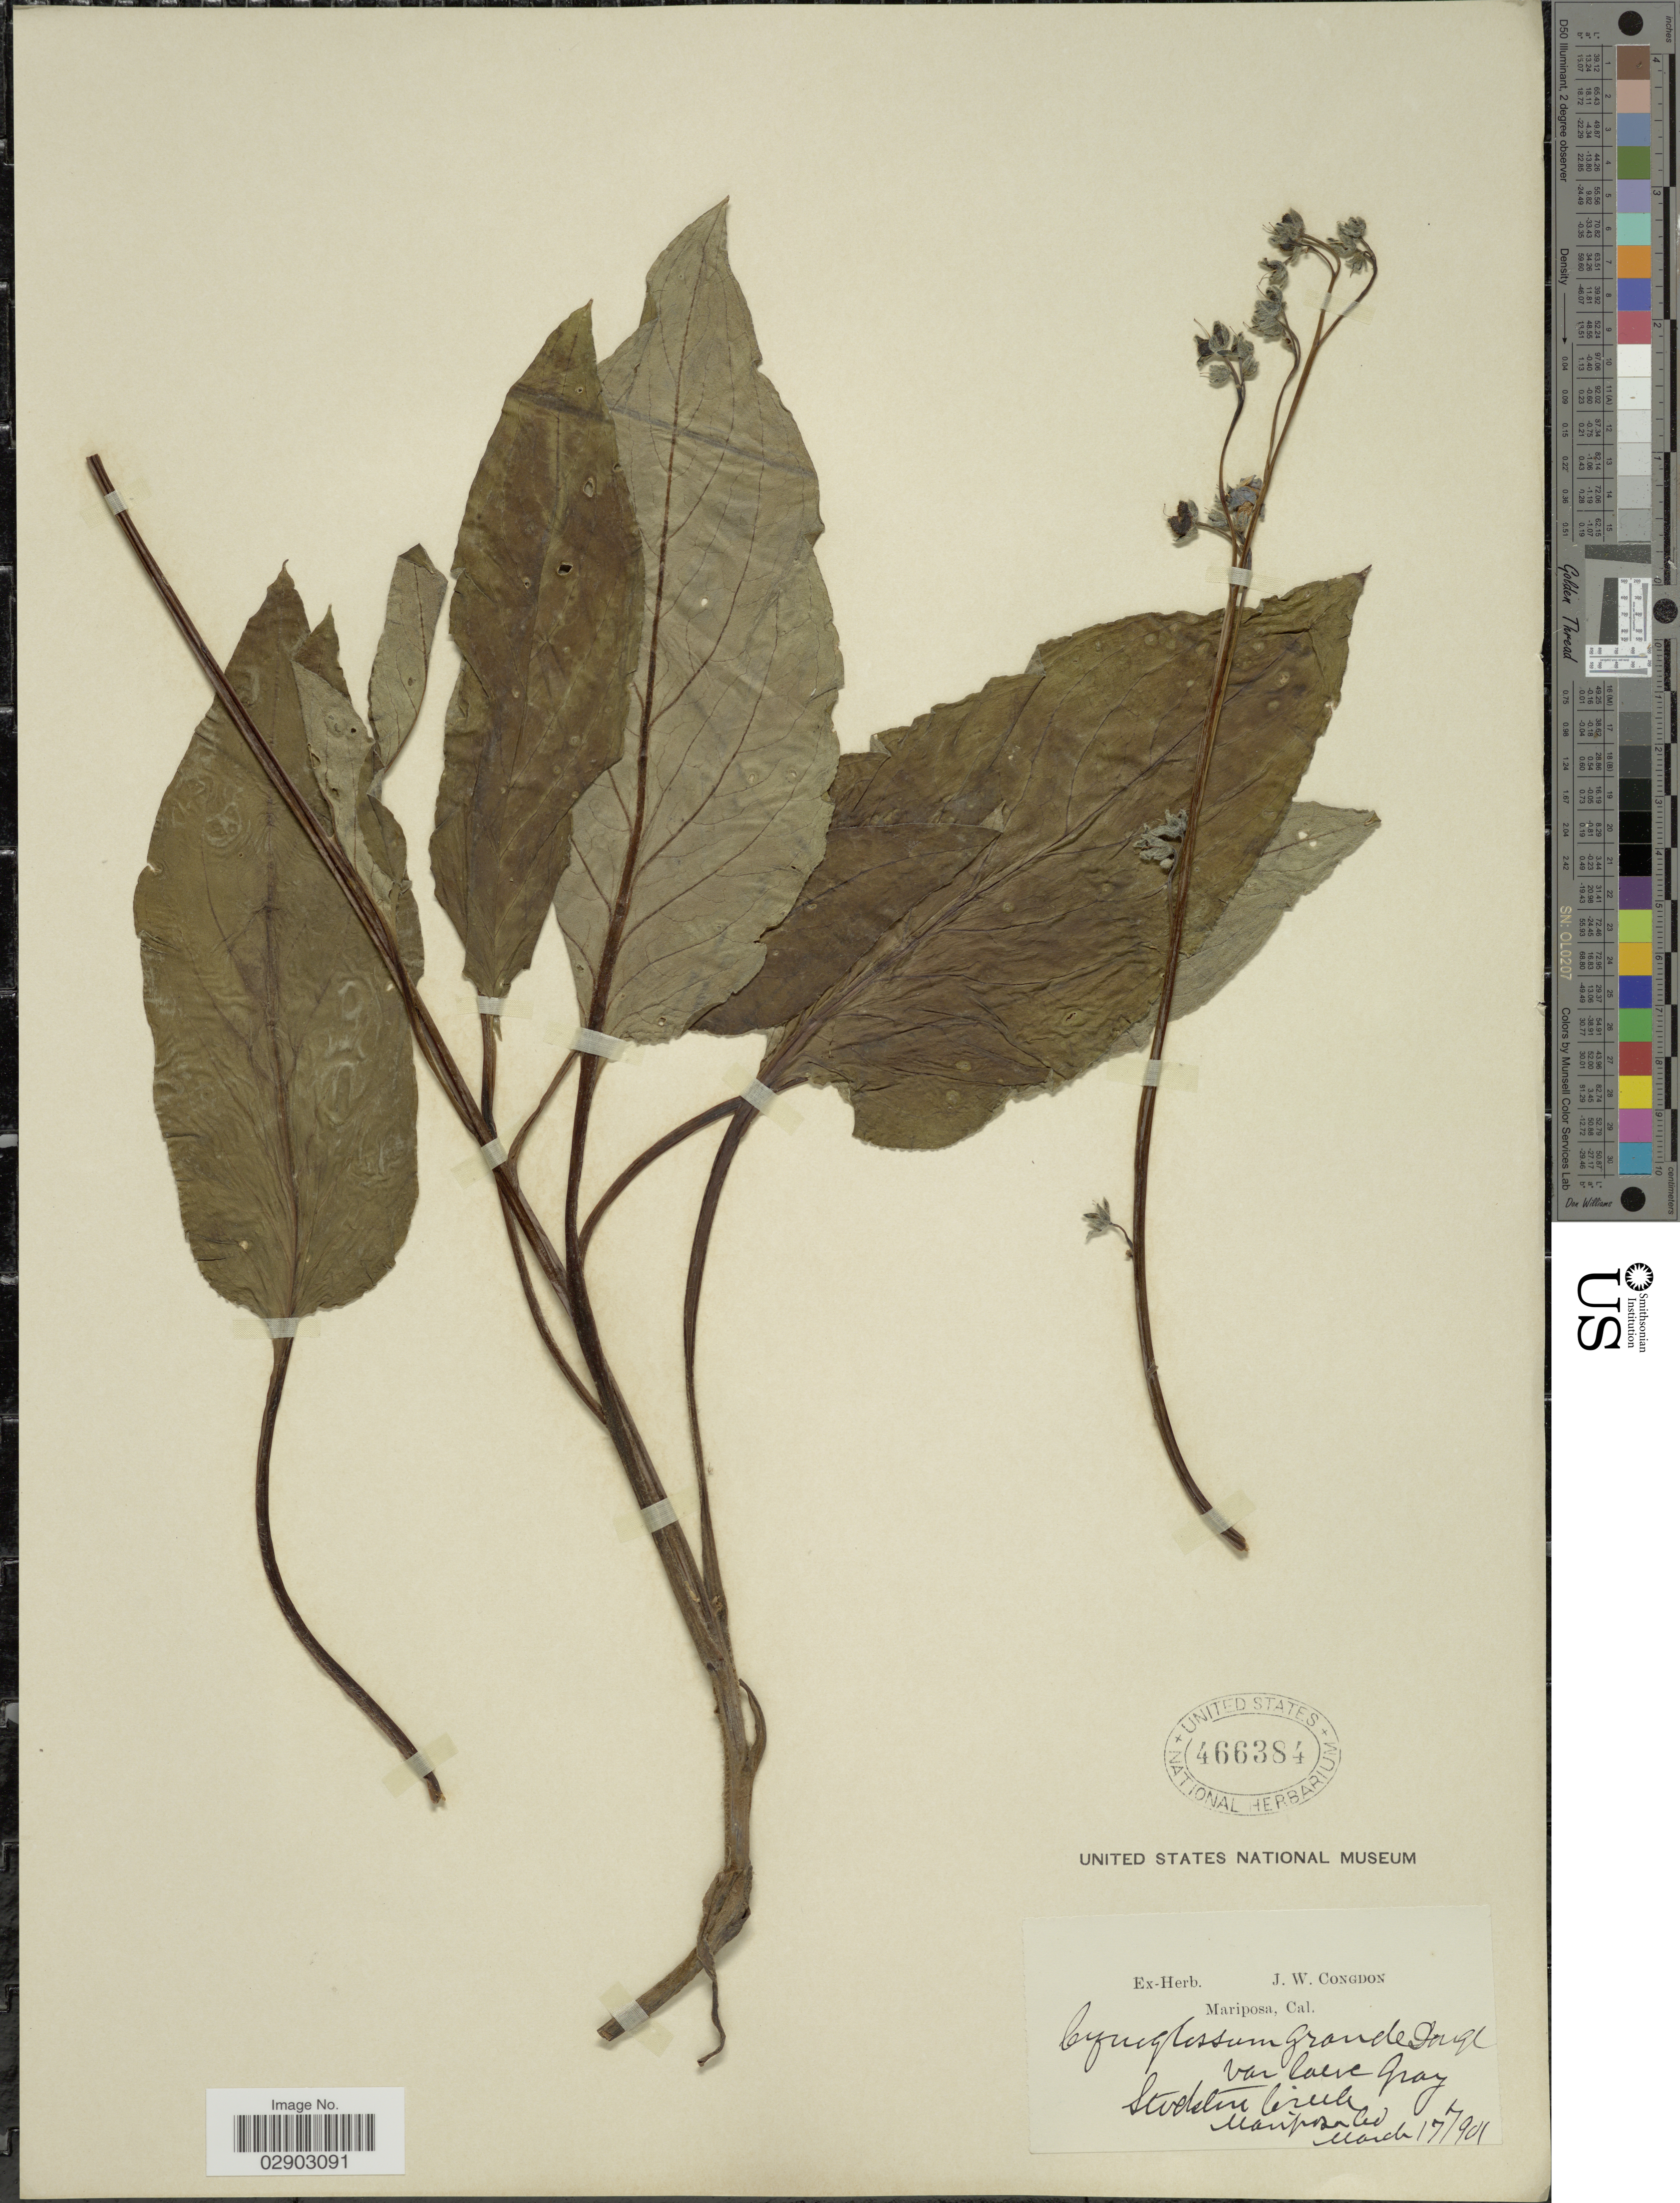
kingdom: Plantae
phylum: Tracheophyta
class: Magnoliopsida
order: Boraginales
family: Boraginaceae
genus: Cynoglossum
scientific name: Cynoglossum grande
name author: Douglas ex Lehm.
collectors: J. W. Congdon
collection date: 1901-03-17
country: United States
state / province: California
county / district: Mariposa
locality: Mariposa Co. Stockton Creek.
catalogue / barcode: US 466384